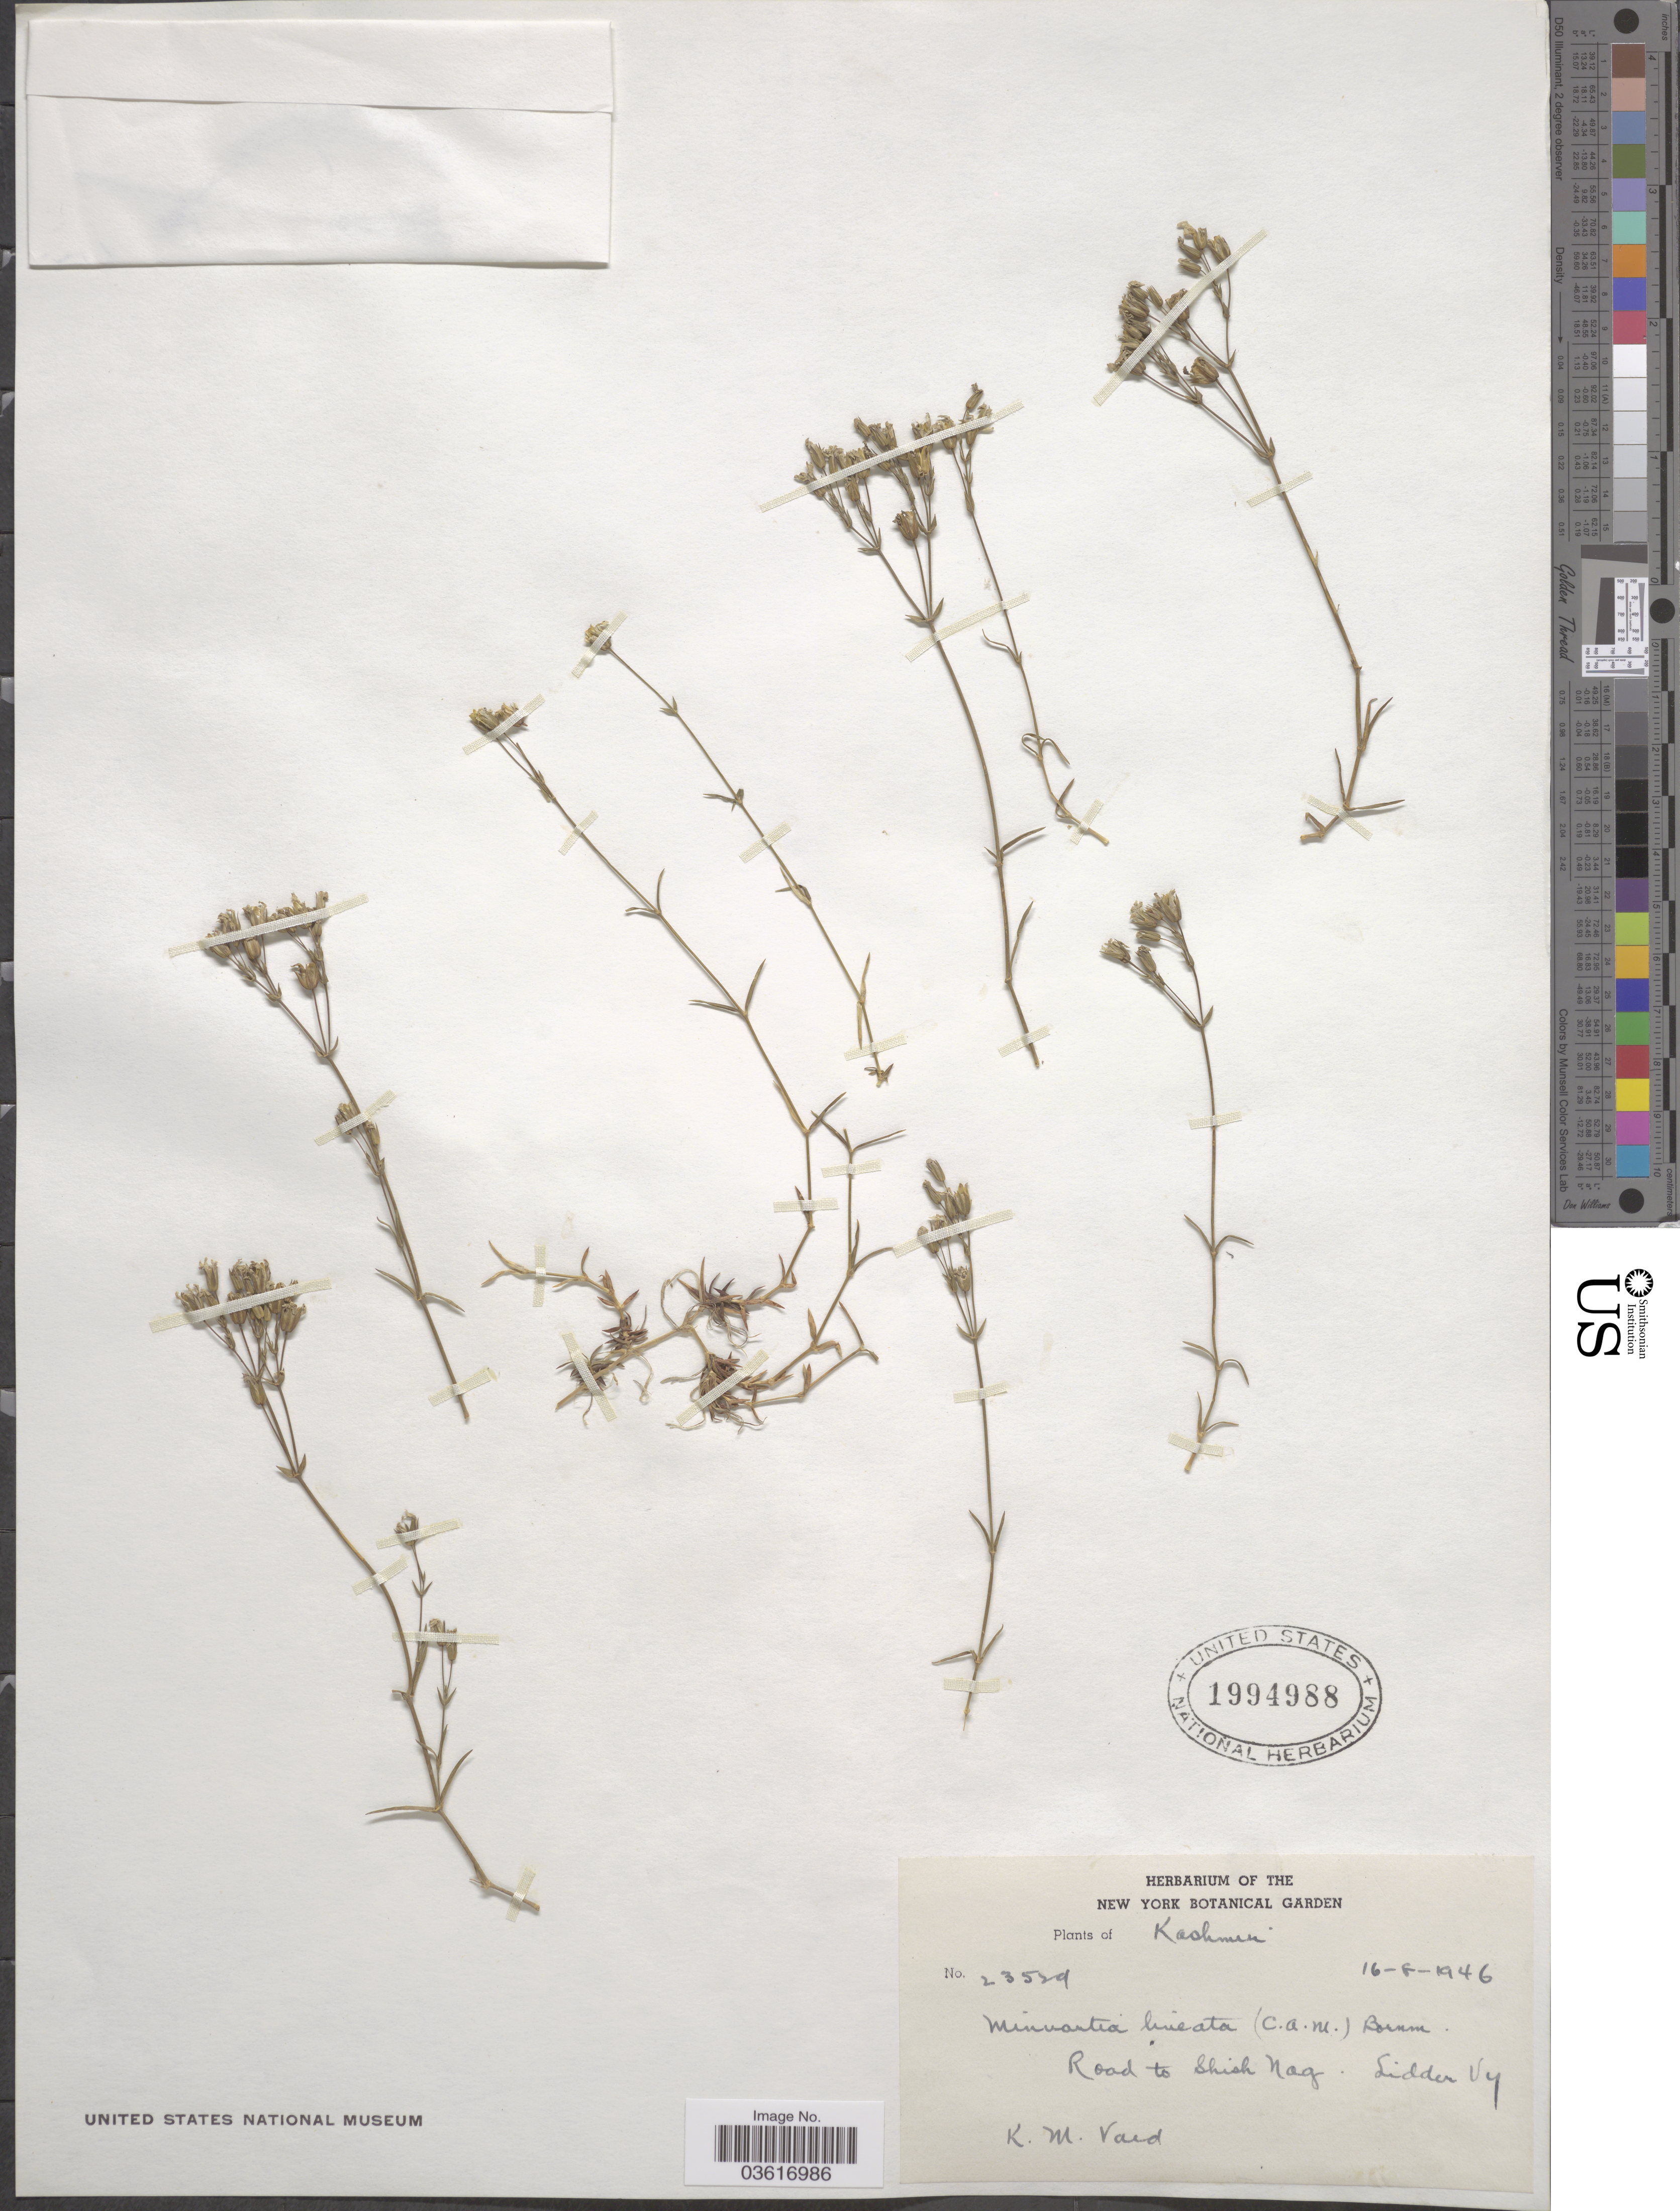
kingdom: Plantae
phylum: Tracheophyta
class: Magnoliopsida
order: Caryophyllales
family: Caryophyllaceae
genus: Minuartia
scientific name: Minuartia lineata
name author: Bornm.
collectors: K. Vaid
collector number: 23529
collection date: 1946-08-16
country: India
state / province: Jammu and Kashmir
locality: Kashmir. Road to Shish Nag. Lidder Vy.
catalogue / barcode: US 1994988